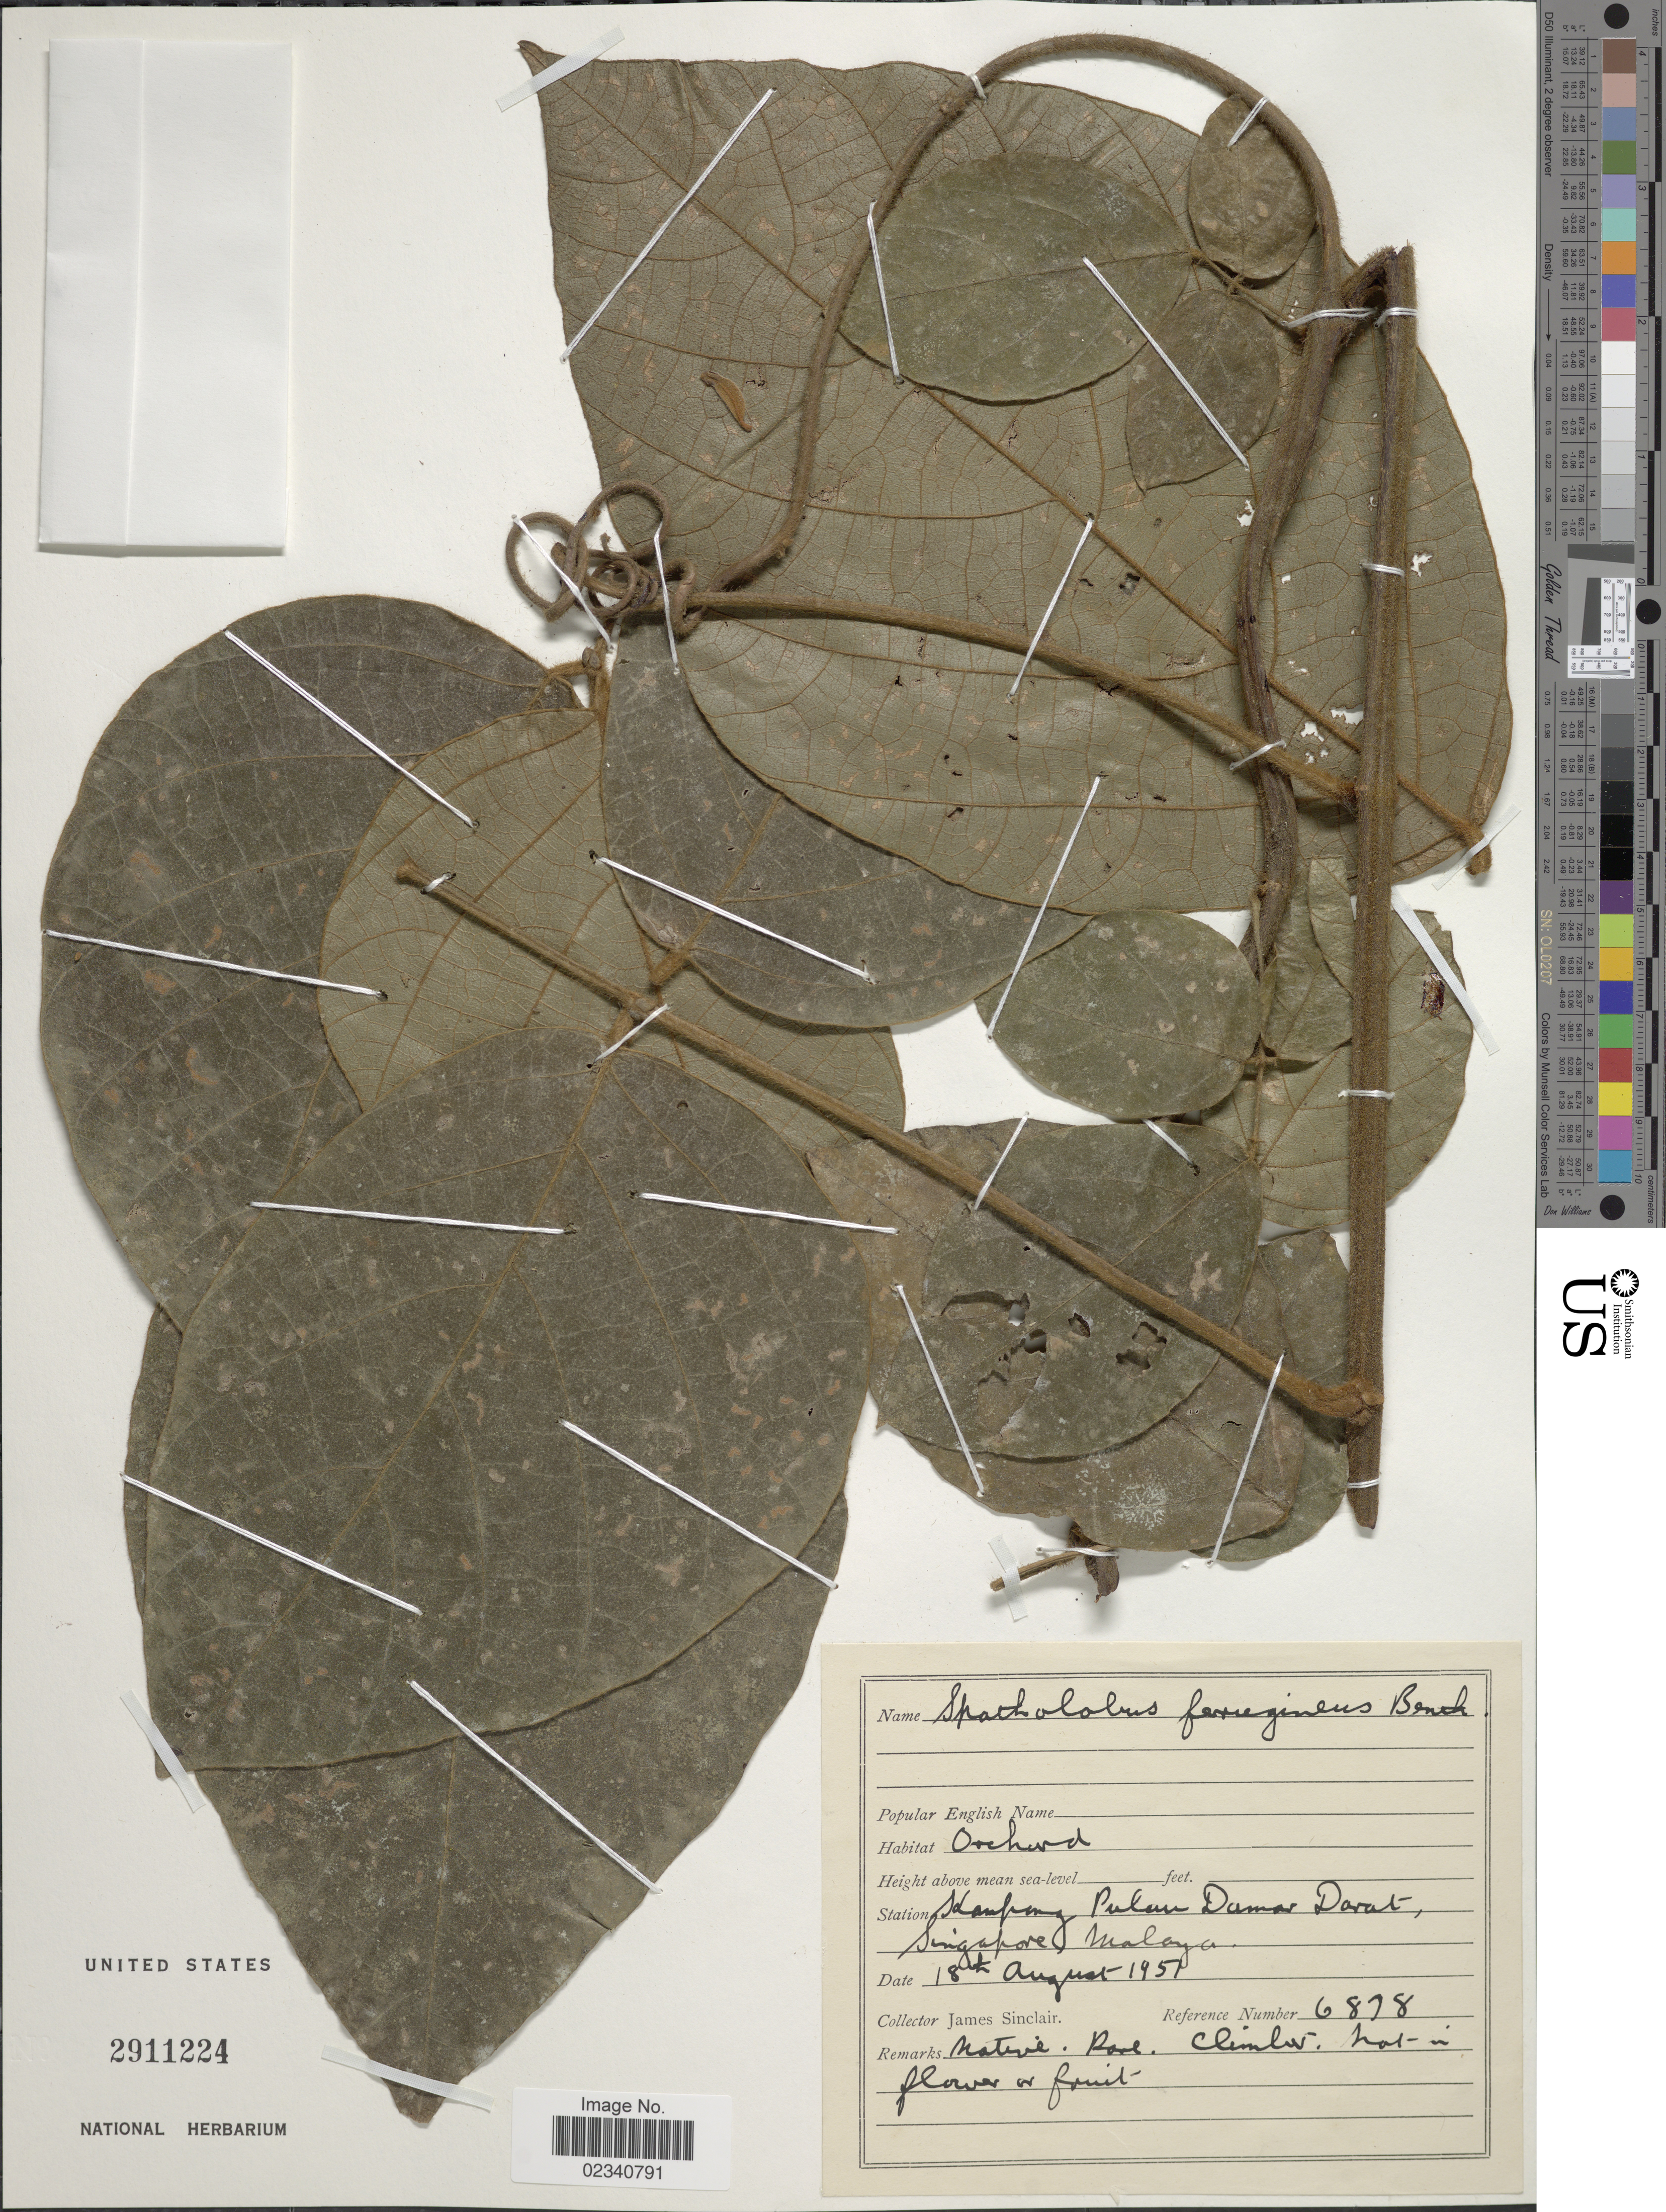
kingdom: Plantae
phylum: Tracheophyta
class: Magnoliopsida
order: Fabales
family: Fabaceae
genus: Spatholobus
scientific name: Spatholobus ferrugineus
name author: Benth.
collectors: J. Sinclair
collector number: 6878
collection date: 1951-08-18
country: Singapore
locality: Hampong Putan Dumar Darat Singapore Malaya.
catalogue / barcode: US 2911224